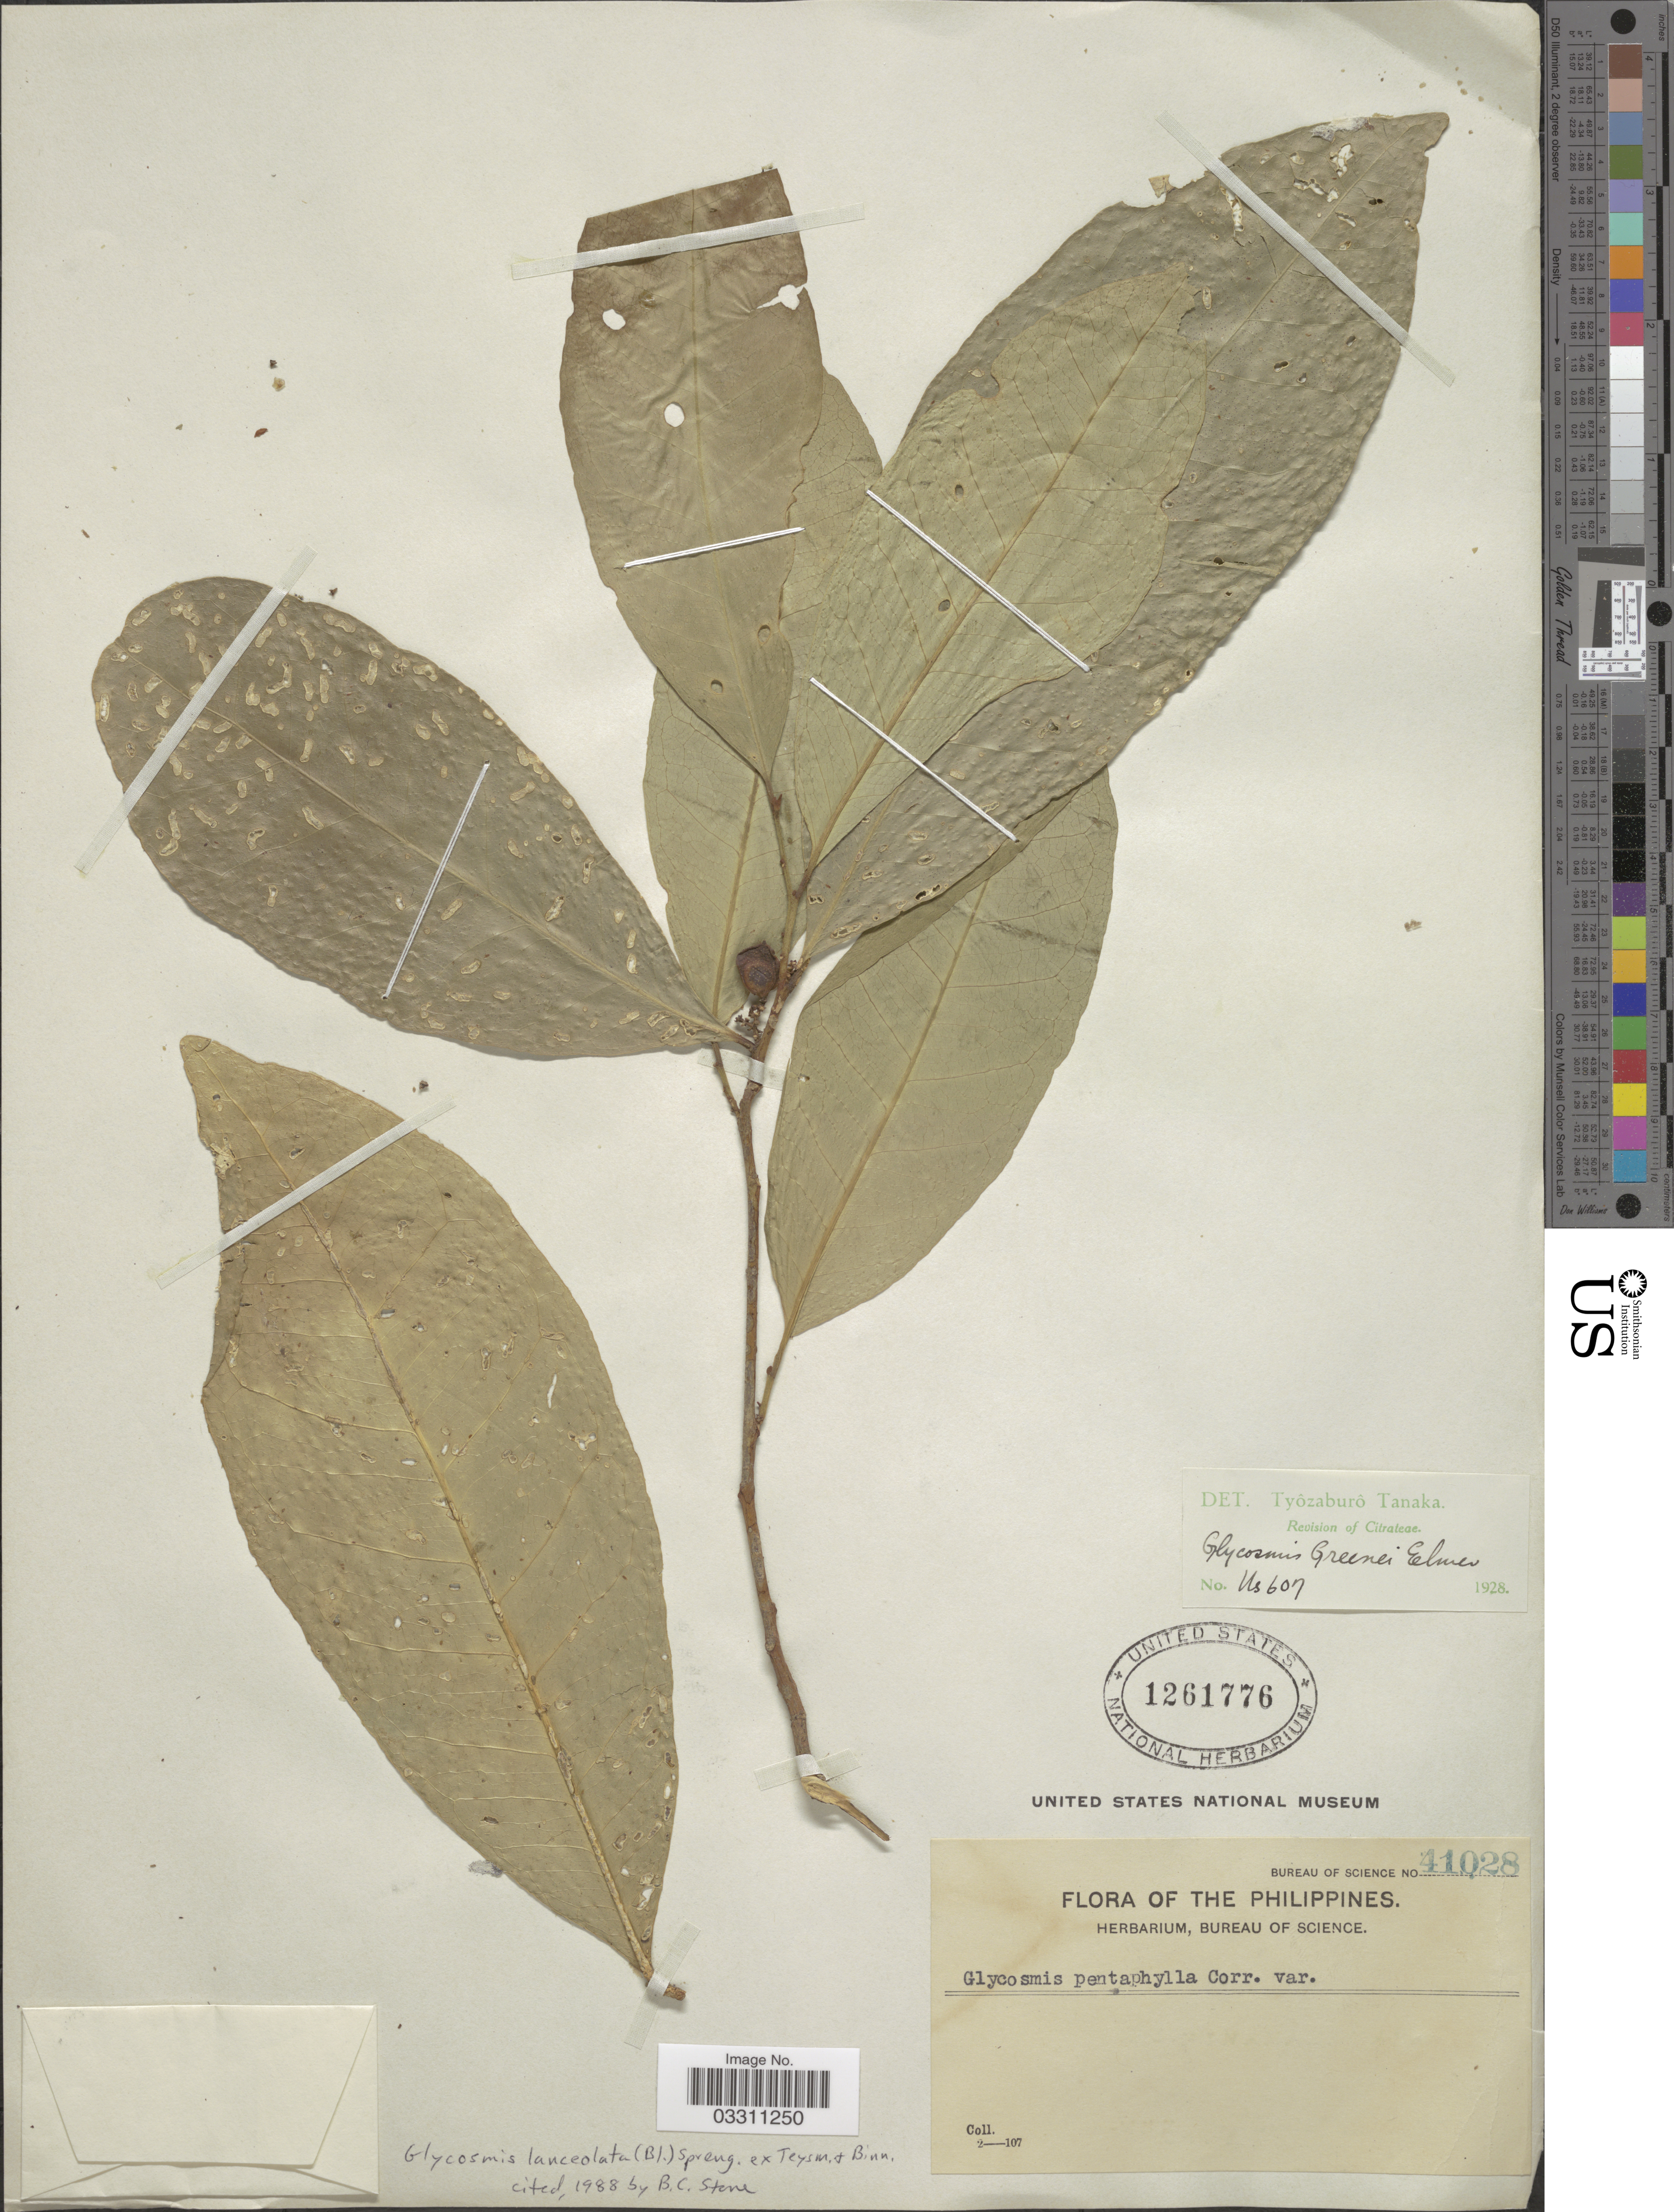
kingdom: Plantae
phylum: Tracheophyta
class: Magnoliopsida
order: Sapindales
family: Rutaceae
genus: Glycosmis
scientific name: Glycosmis lanceolata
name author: (Blume) Spreng. ex Teysm. & Binn.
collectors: Ex herb. Bureau of Science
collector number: Bureau of Science 41028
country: Philippines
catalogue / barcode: US 1261776